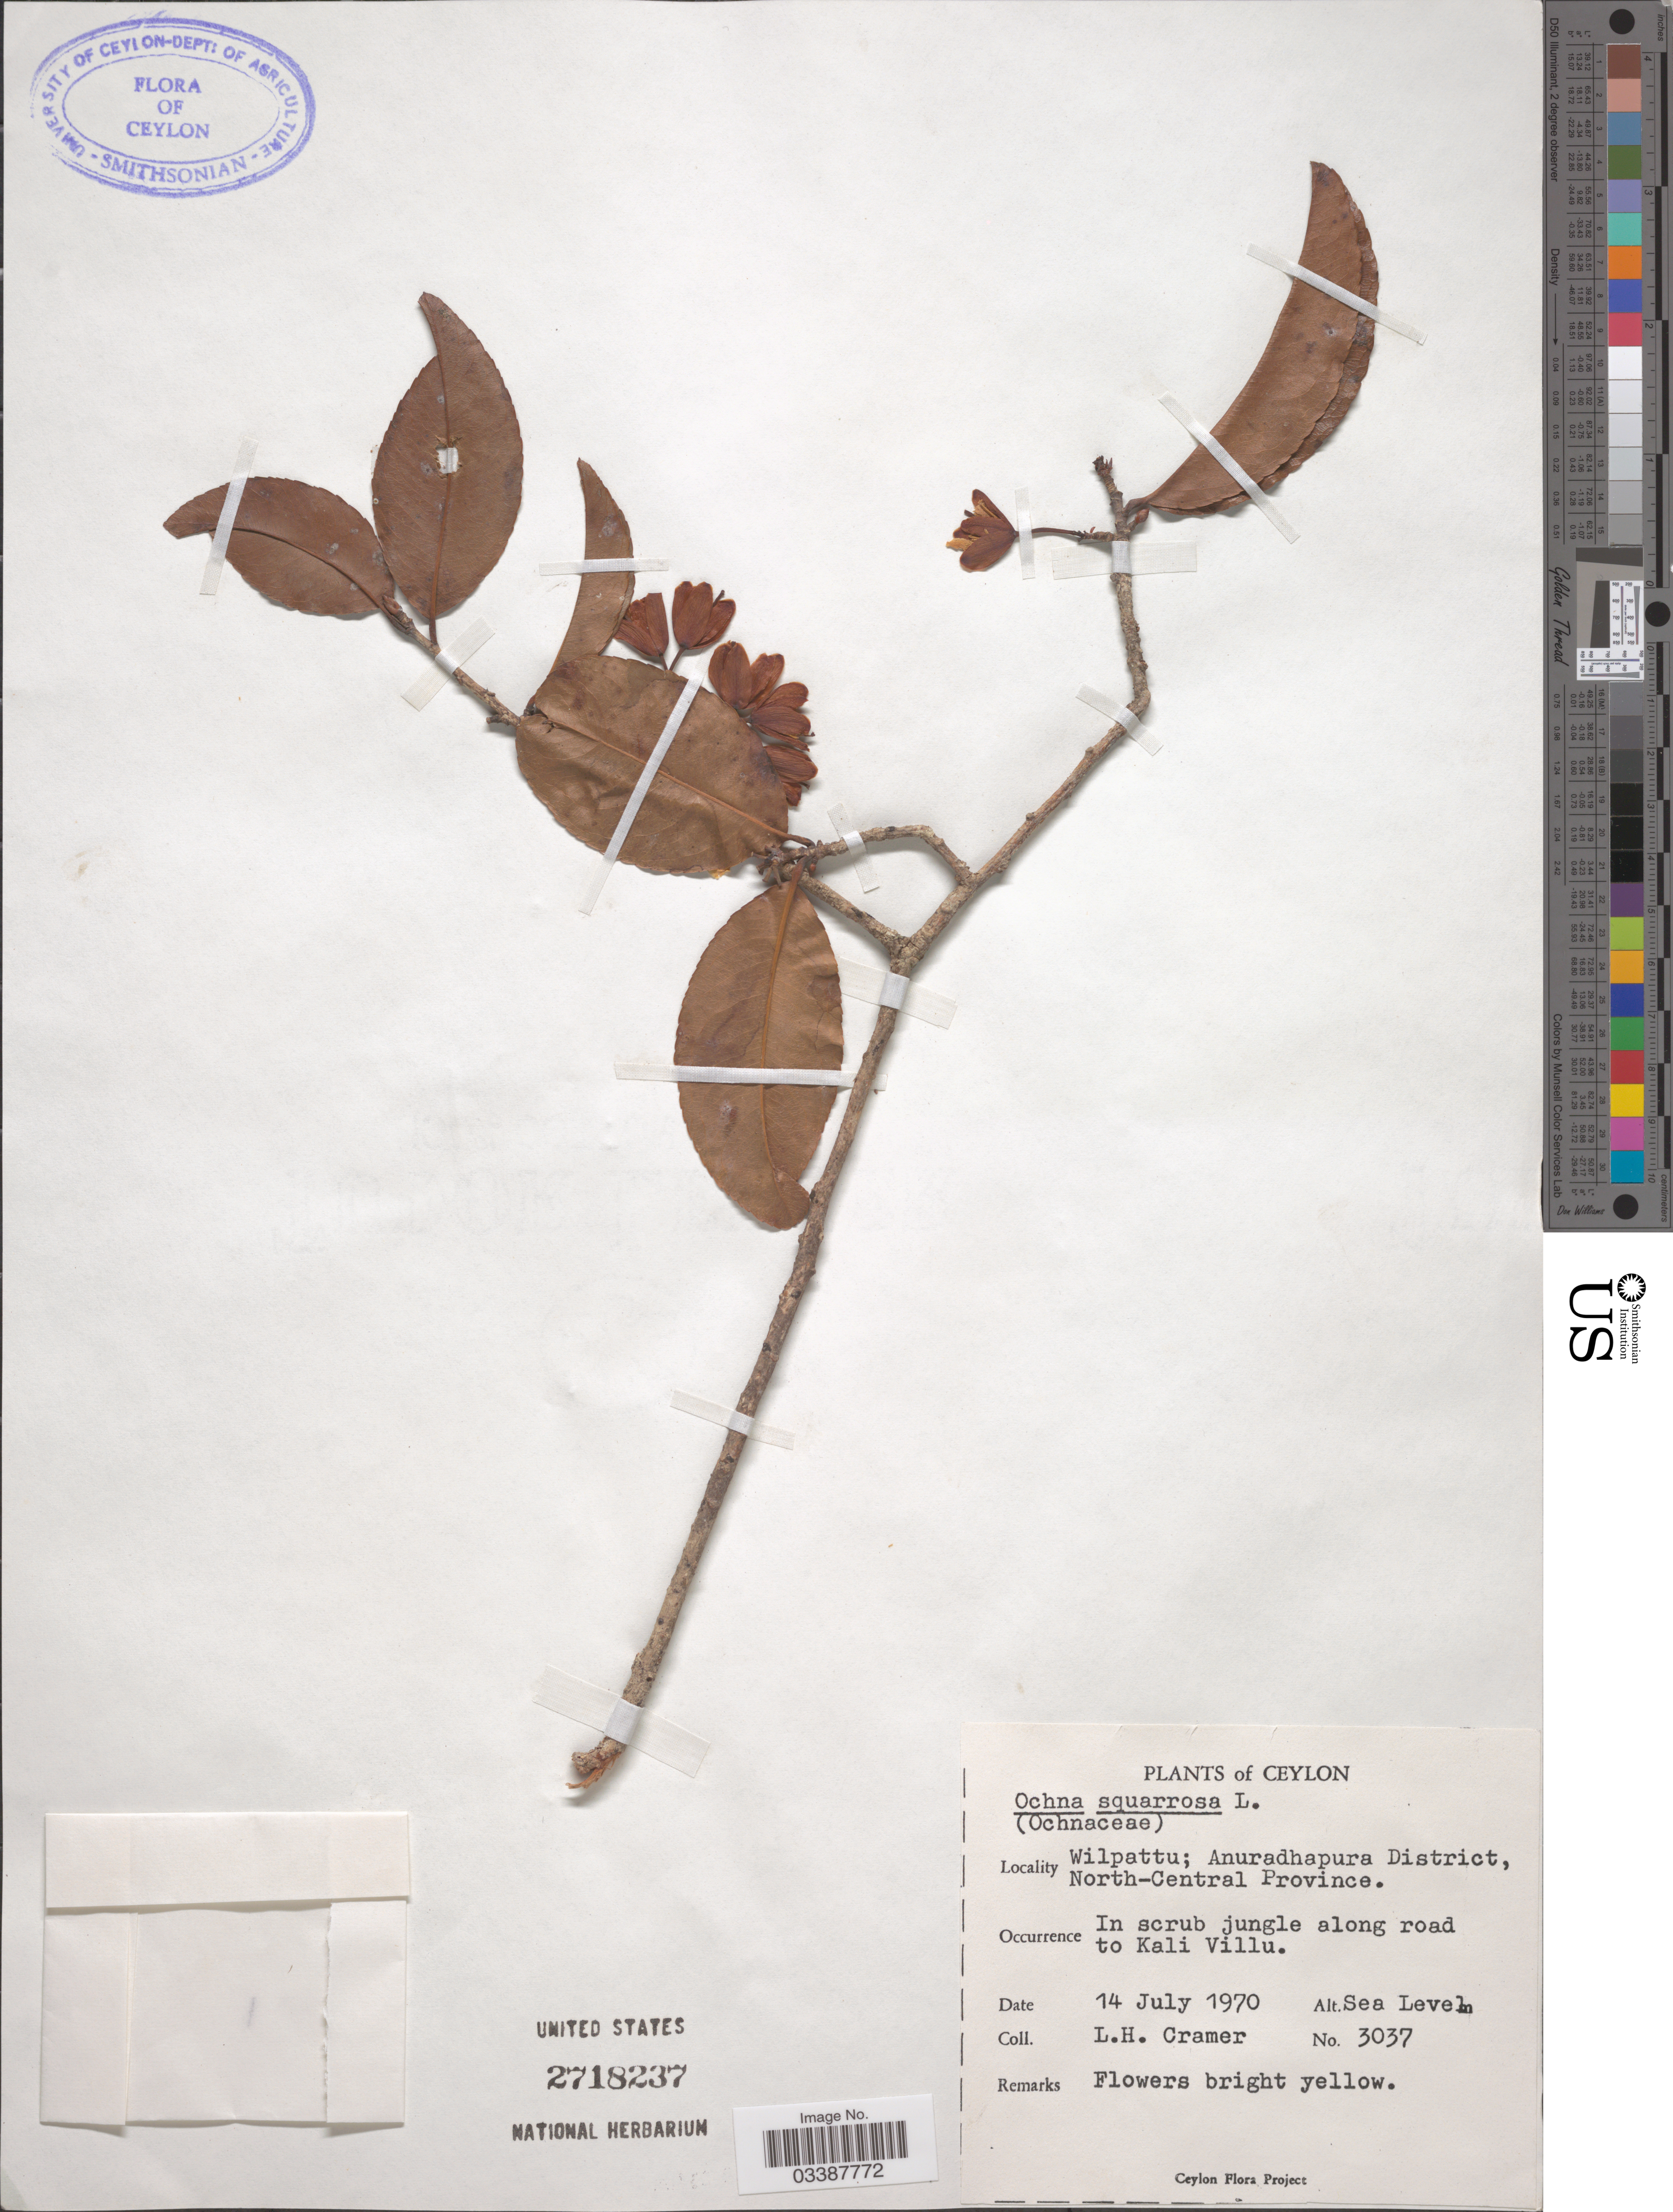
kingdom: Plantae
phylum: Tracheophyta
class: Magnoliopsida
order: Malpighiales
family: Ochnaceae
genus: Ochna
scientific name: Ochna squarrosa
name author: L.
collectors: L. H. Cramer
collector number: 3037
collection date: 1970-07-14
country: Sri Lanka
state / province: North Central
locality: Ceylon. Wilpattu; Anuradhapura District. In scrub jungle along road to Kali Villu.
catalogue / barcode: US 2718237